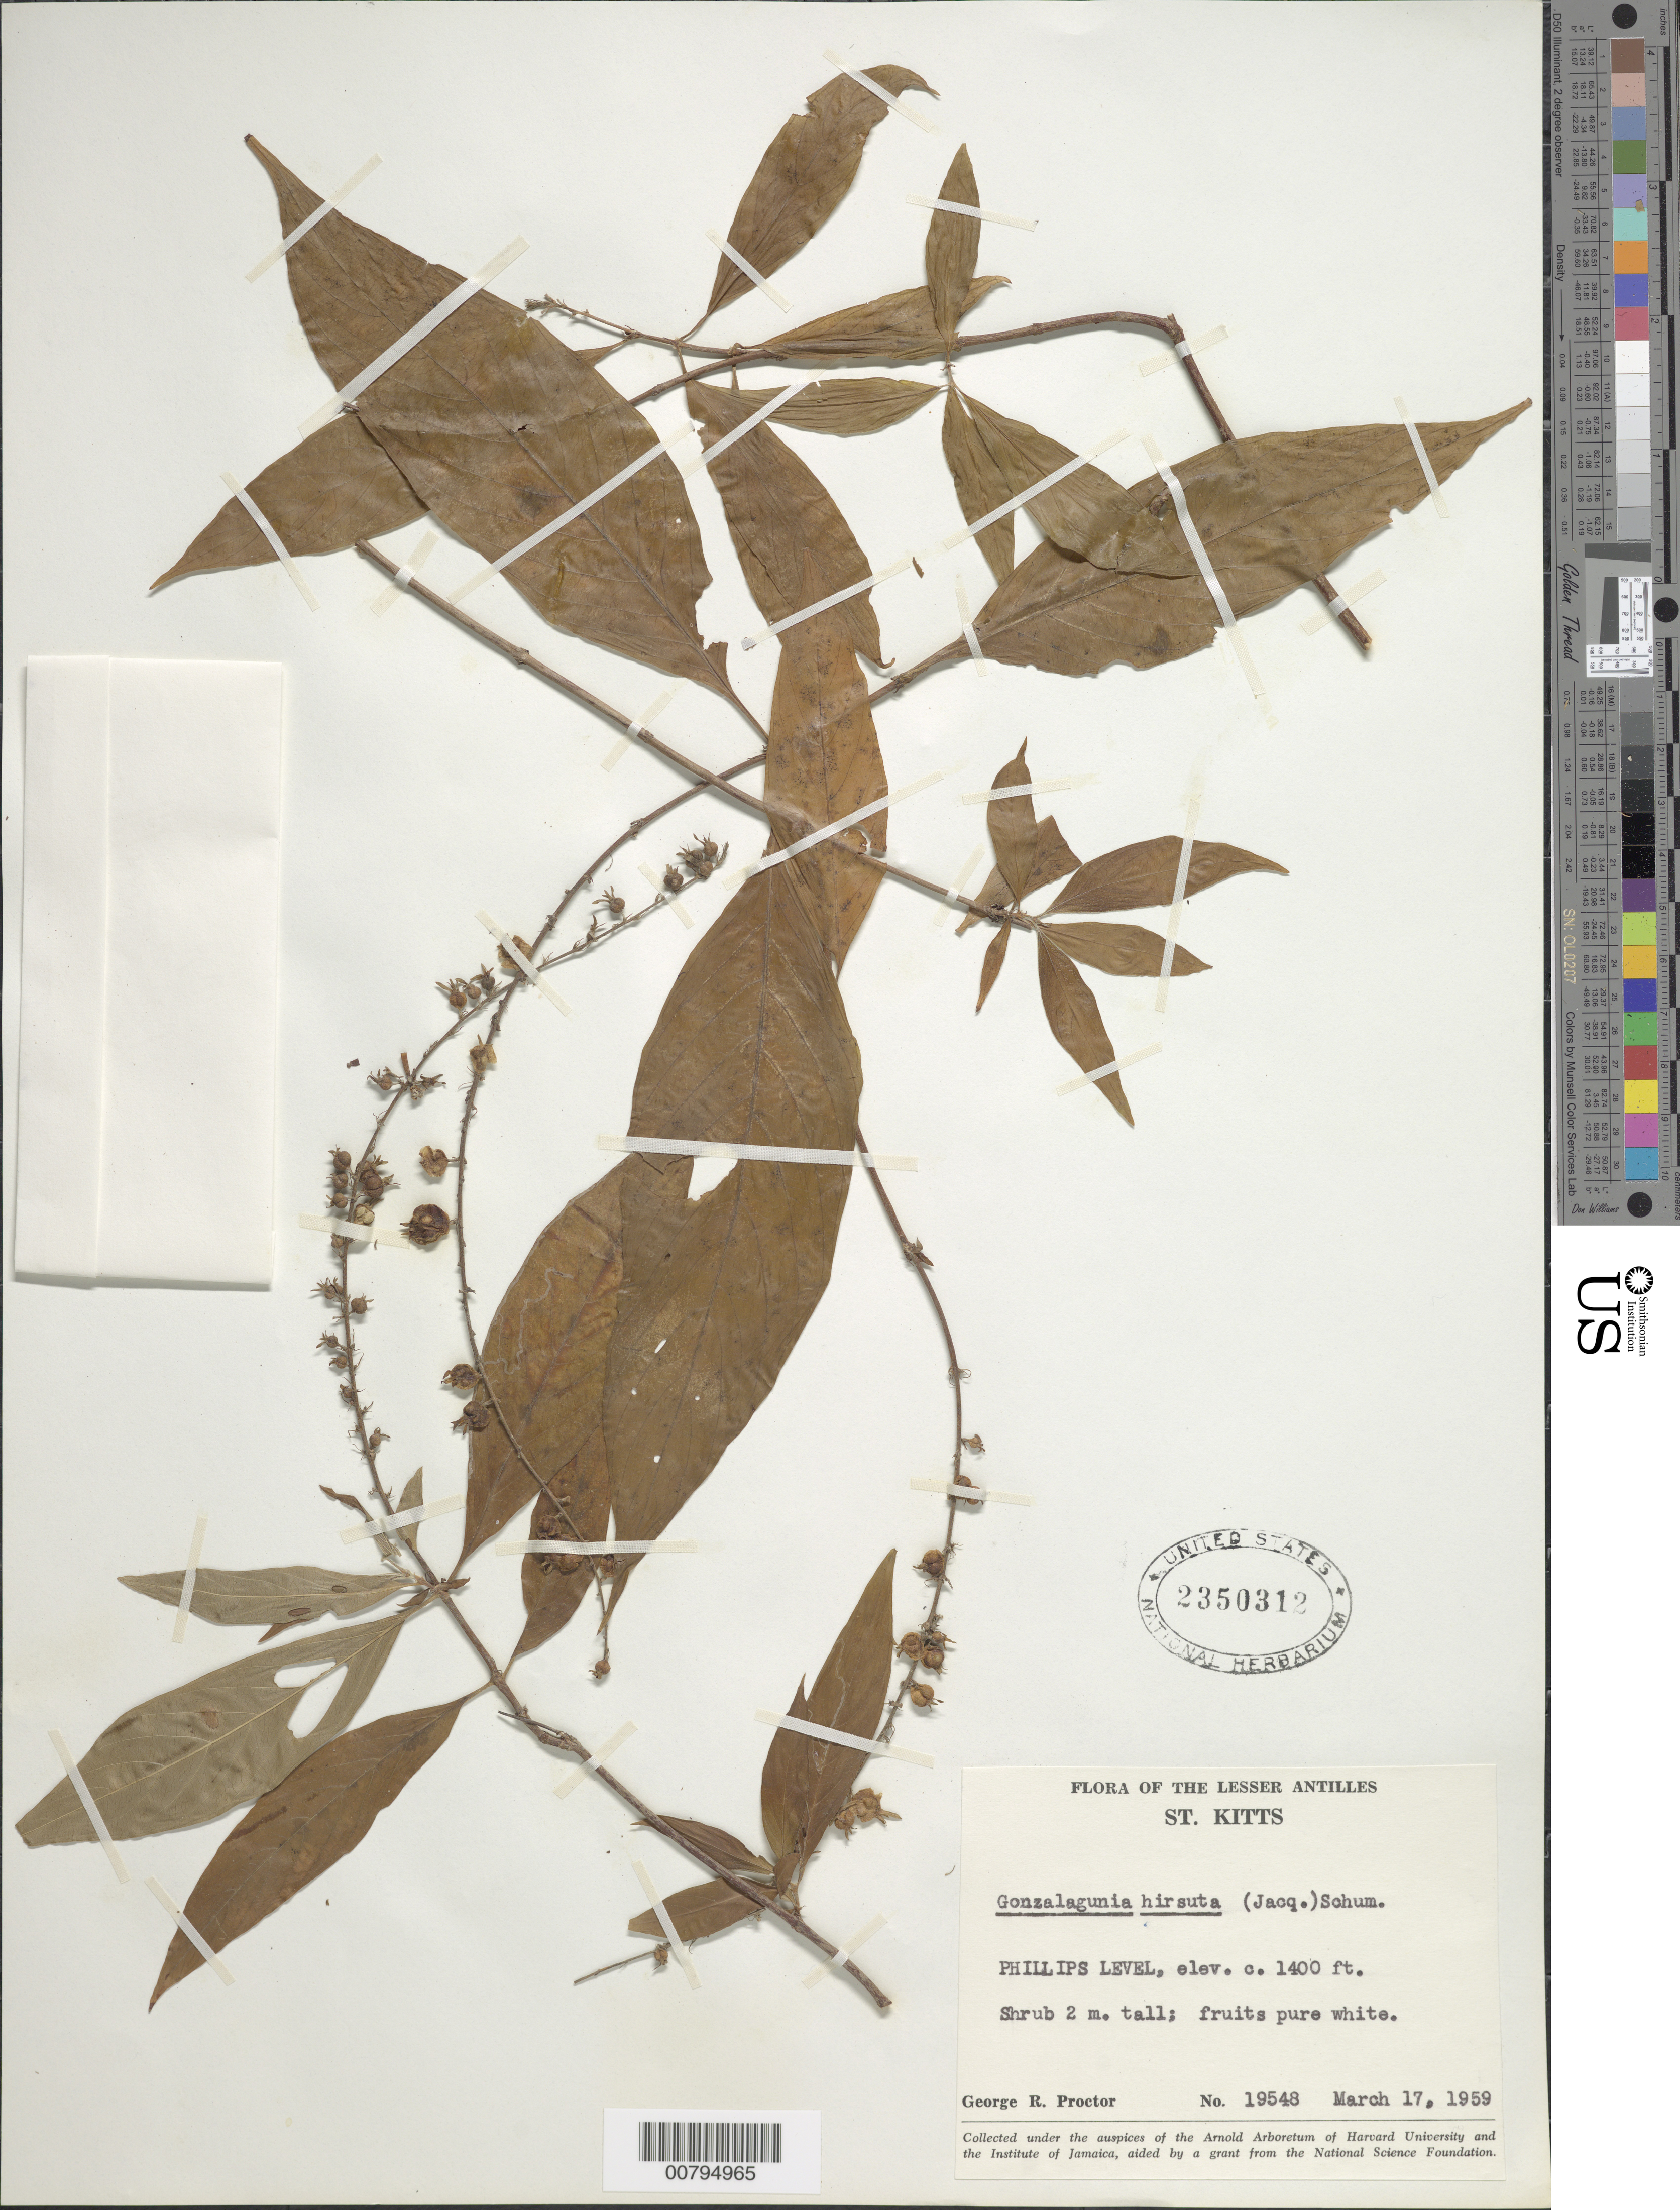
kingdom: Plantae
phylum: Tracheophyta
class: Magnoliopsida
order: Gentianales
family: Rubiaceae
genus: Gonzalagunia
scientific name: Gonzalagunia hirsuta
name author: Schum.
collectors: G. R. Proctor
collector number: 19548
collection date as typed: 17 Mar 1959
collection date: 1959-03-17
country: St. Christopher-Nevis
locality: Phillips Level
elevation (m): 427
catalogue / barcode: US 2350312